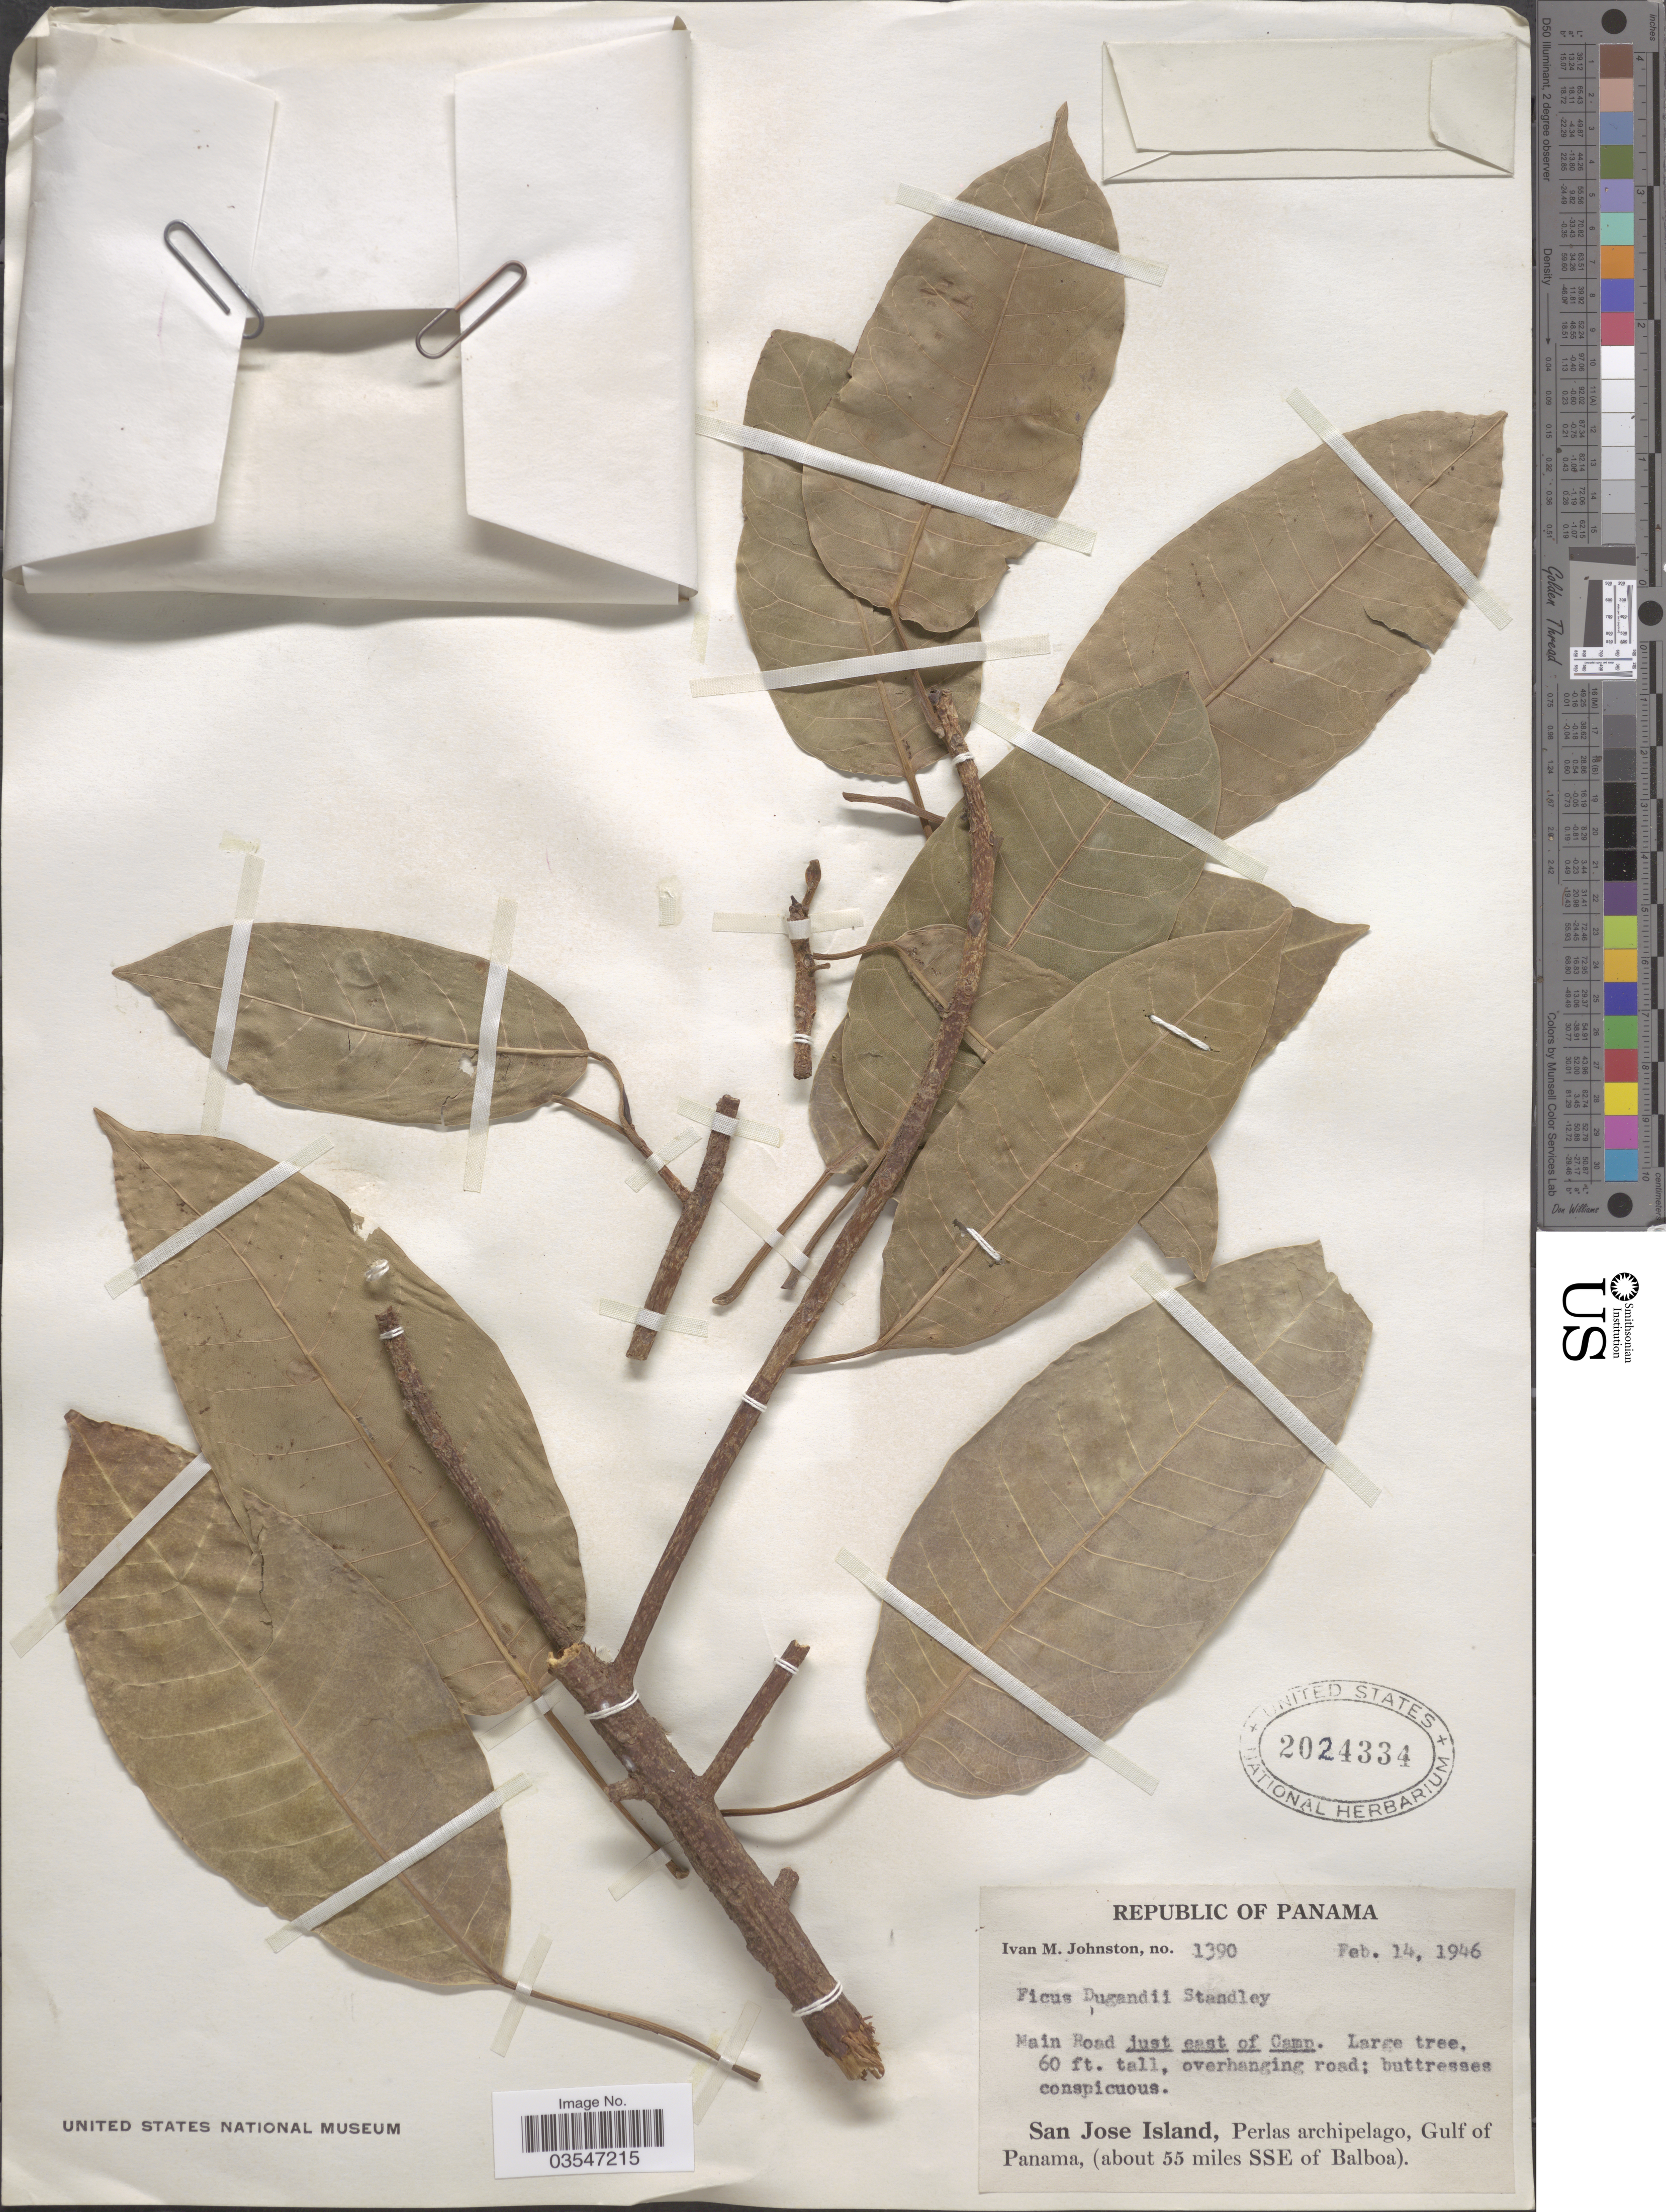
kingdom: Plantae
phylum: Tracheophyta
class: Magnoliopsida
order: Rosales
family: Moraceae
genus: Ficus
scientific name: Ficus dugandii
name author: Standl.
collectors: I.M. Johnston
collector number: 1390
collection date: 1946-02-14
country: Panama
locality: Main Road just east of Camp. San Jose Island, Perlas archipelago, Gulf of Panama, (about 55 miles SSE of Balboa).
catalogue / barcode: US 2024334